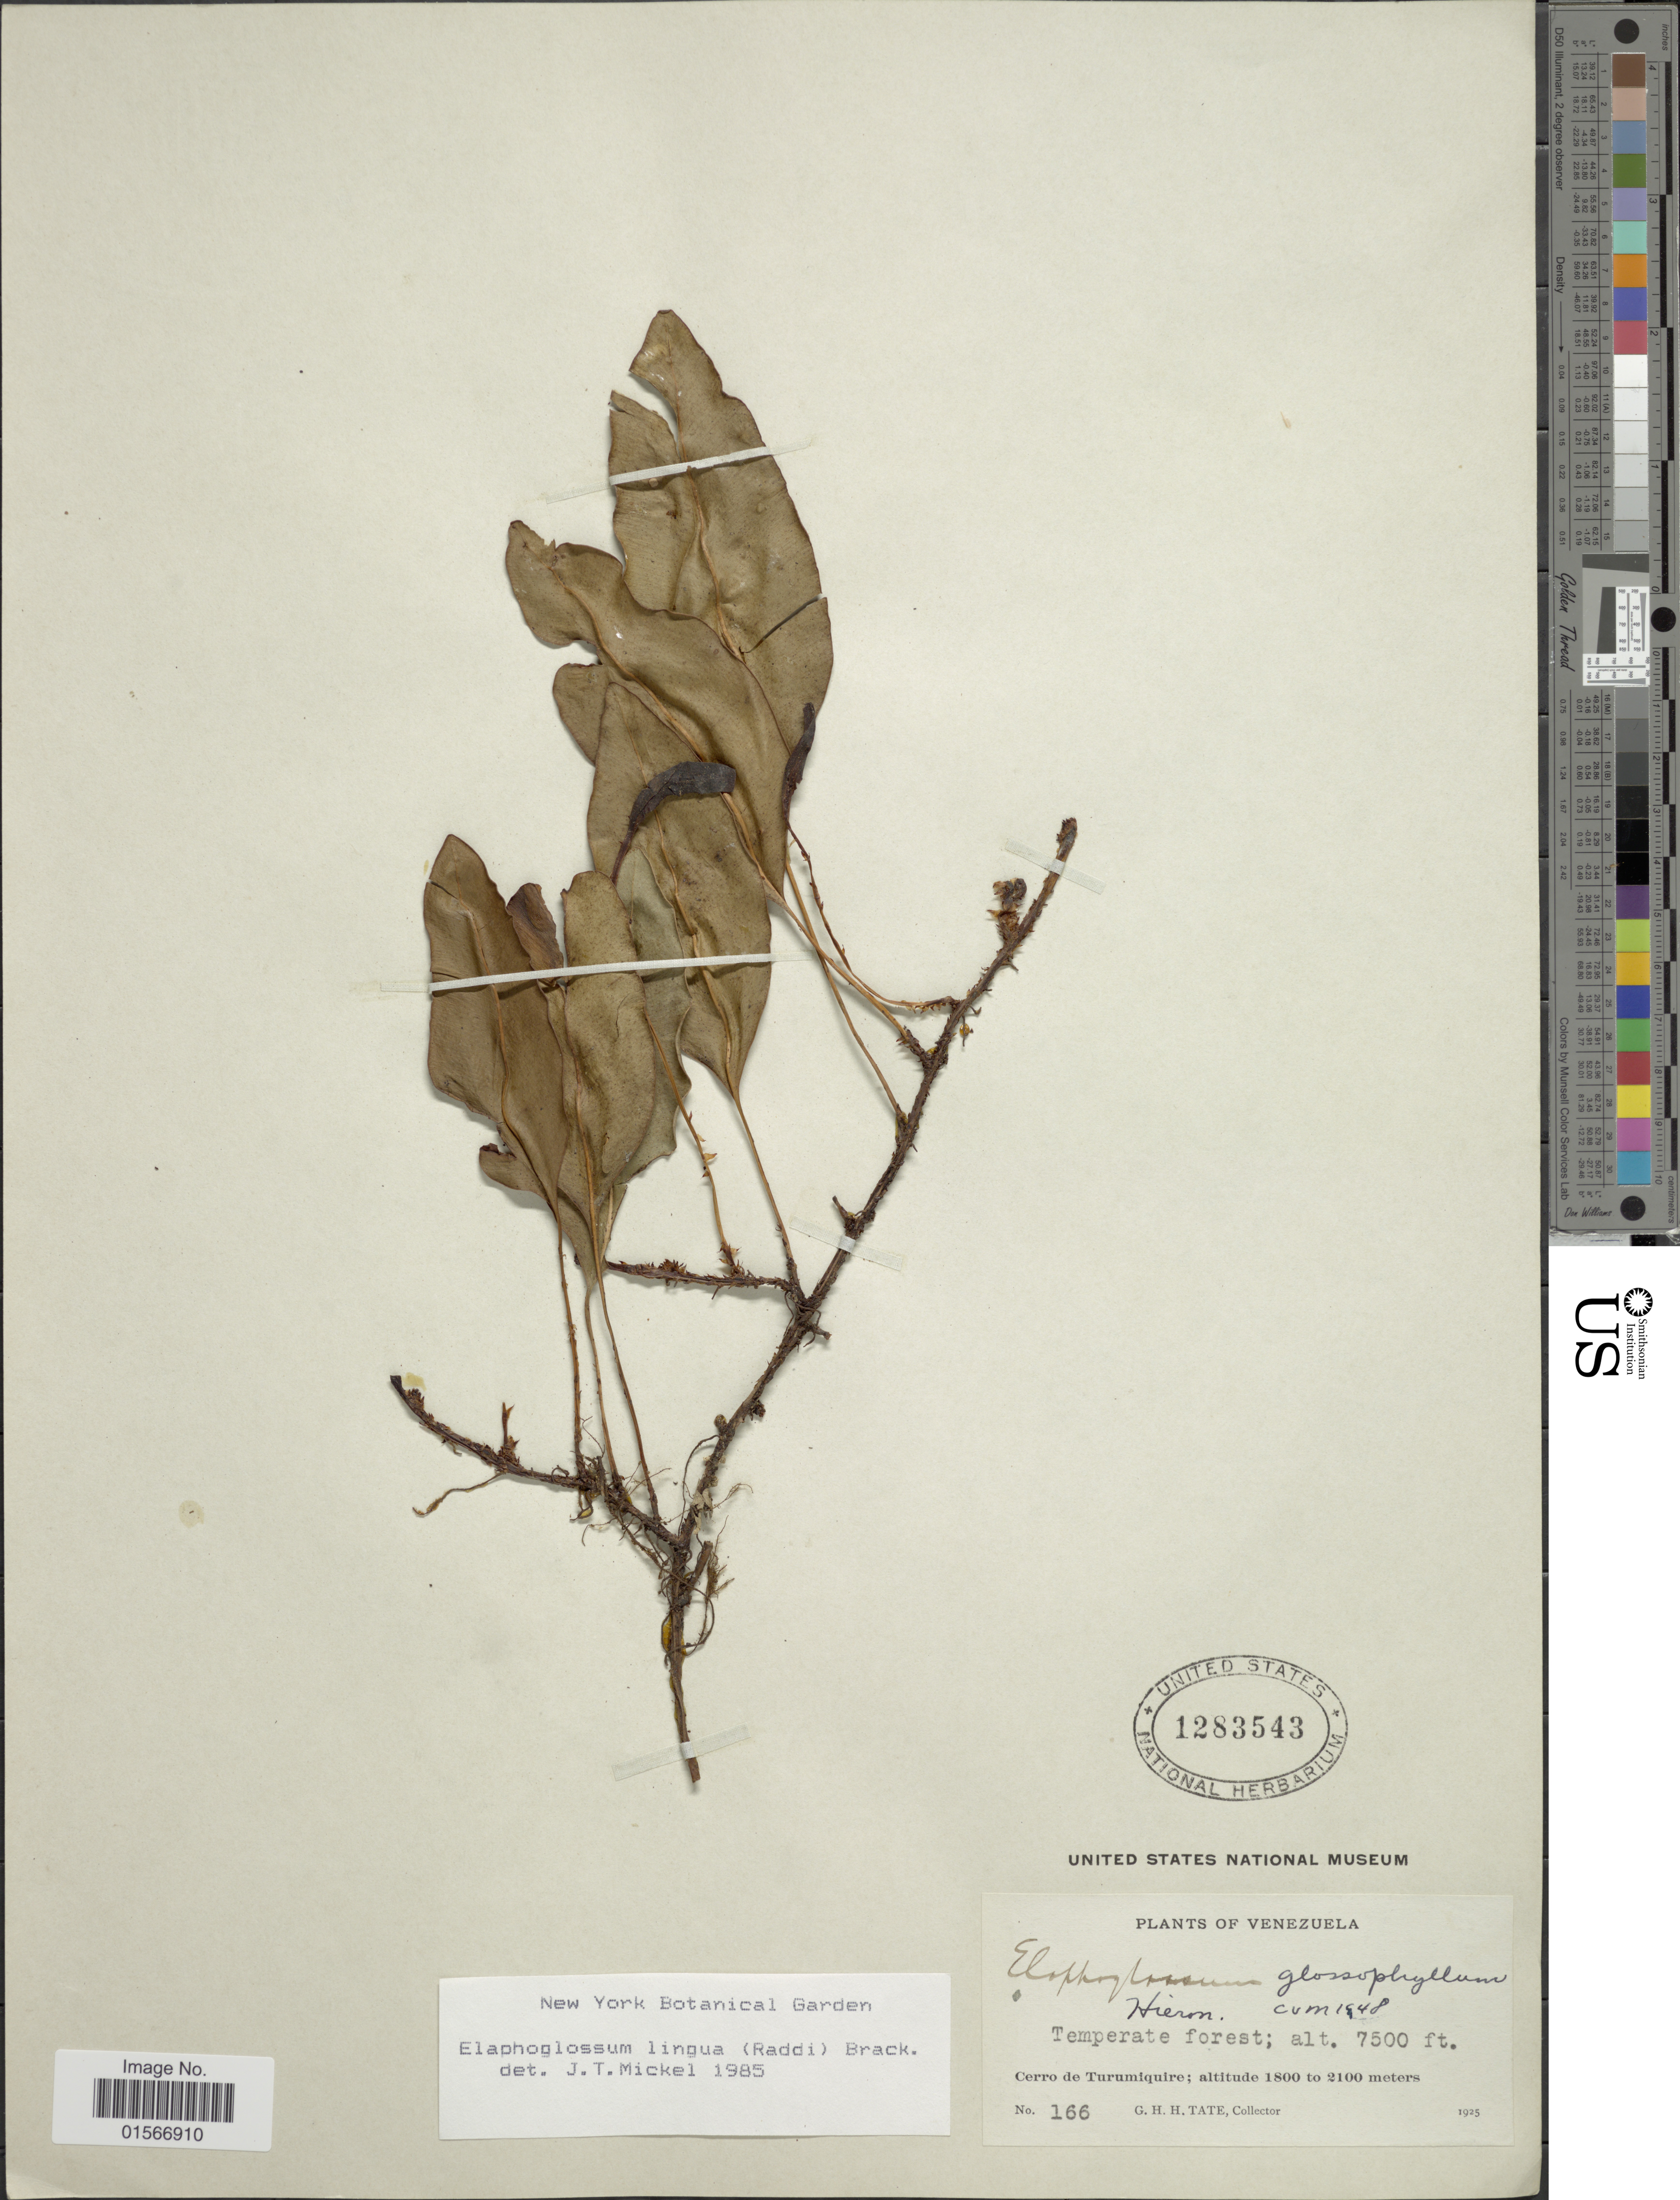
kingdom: Plantae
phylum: Tracheophyta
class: Polypodiopsida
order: Polypodiales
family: Dryopteridaceae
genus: Elaphoglossum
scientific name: Elaphoglossum lingua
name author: (C. Presl) Brack.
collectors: G. H. H.Tate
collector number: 166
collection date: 1925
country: Venezuela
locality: Temperate forest, Cerro de Turumiquire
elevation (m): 2286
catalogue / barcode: US 1283543